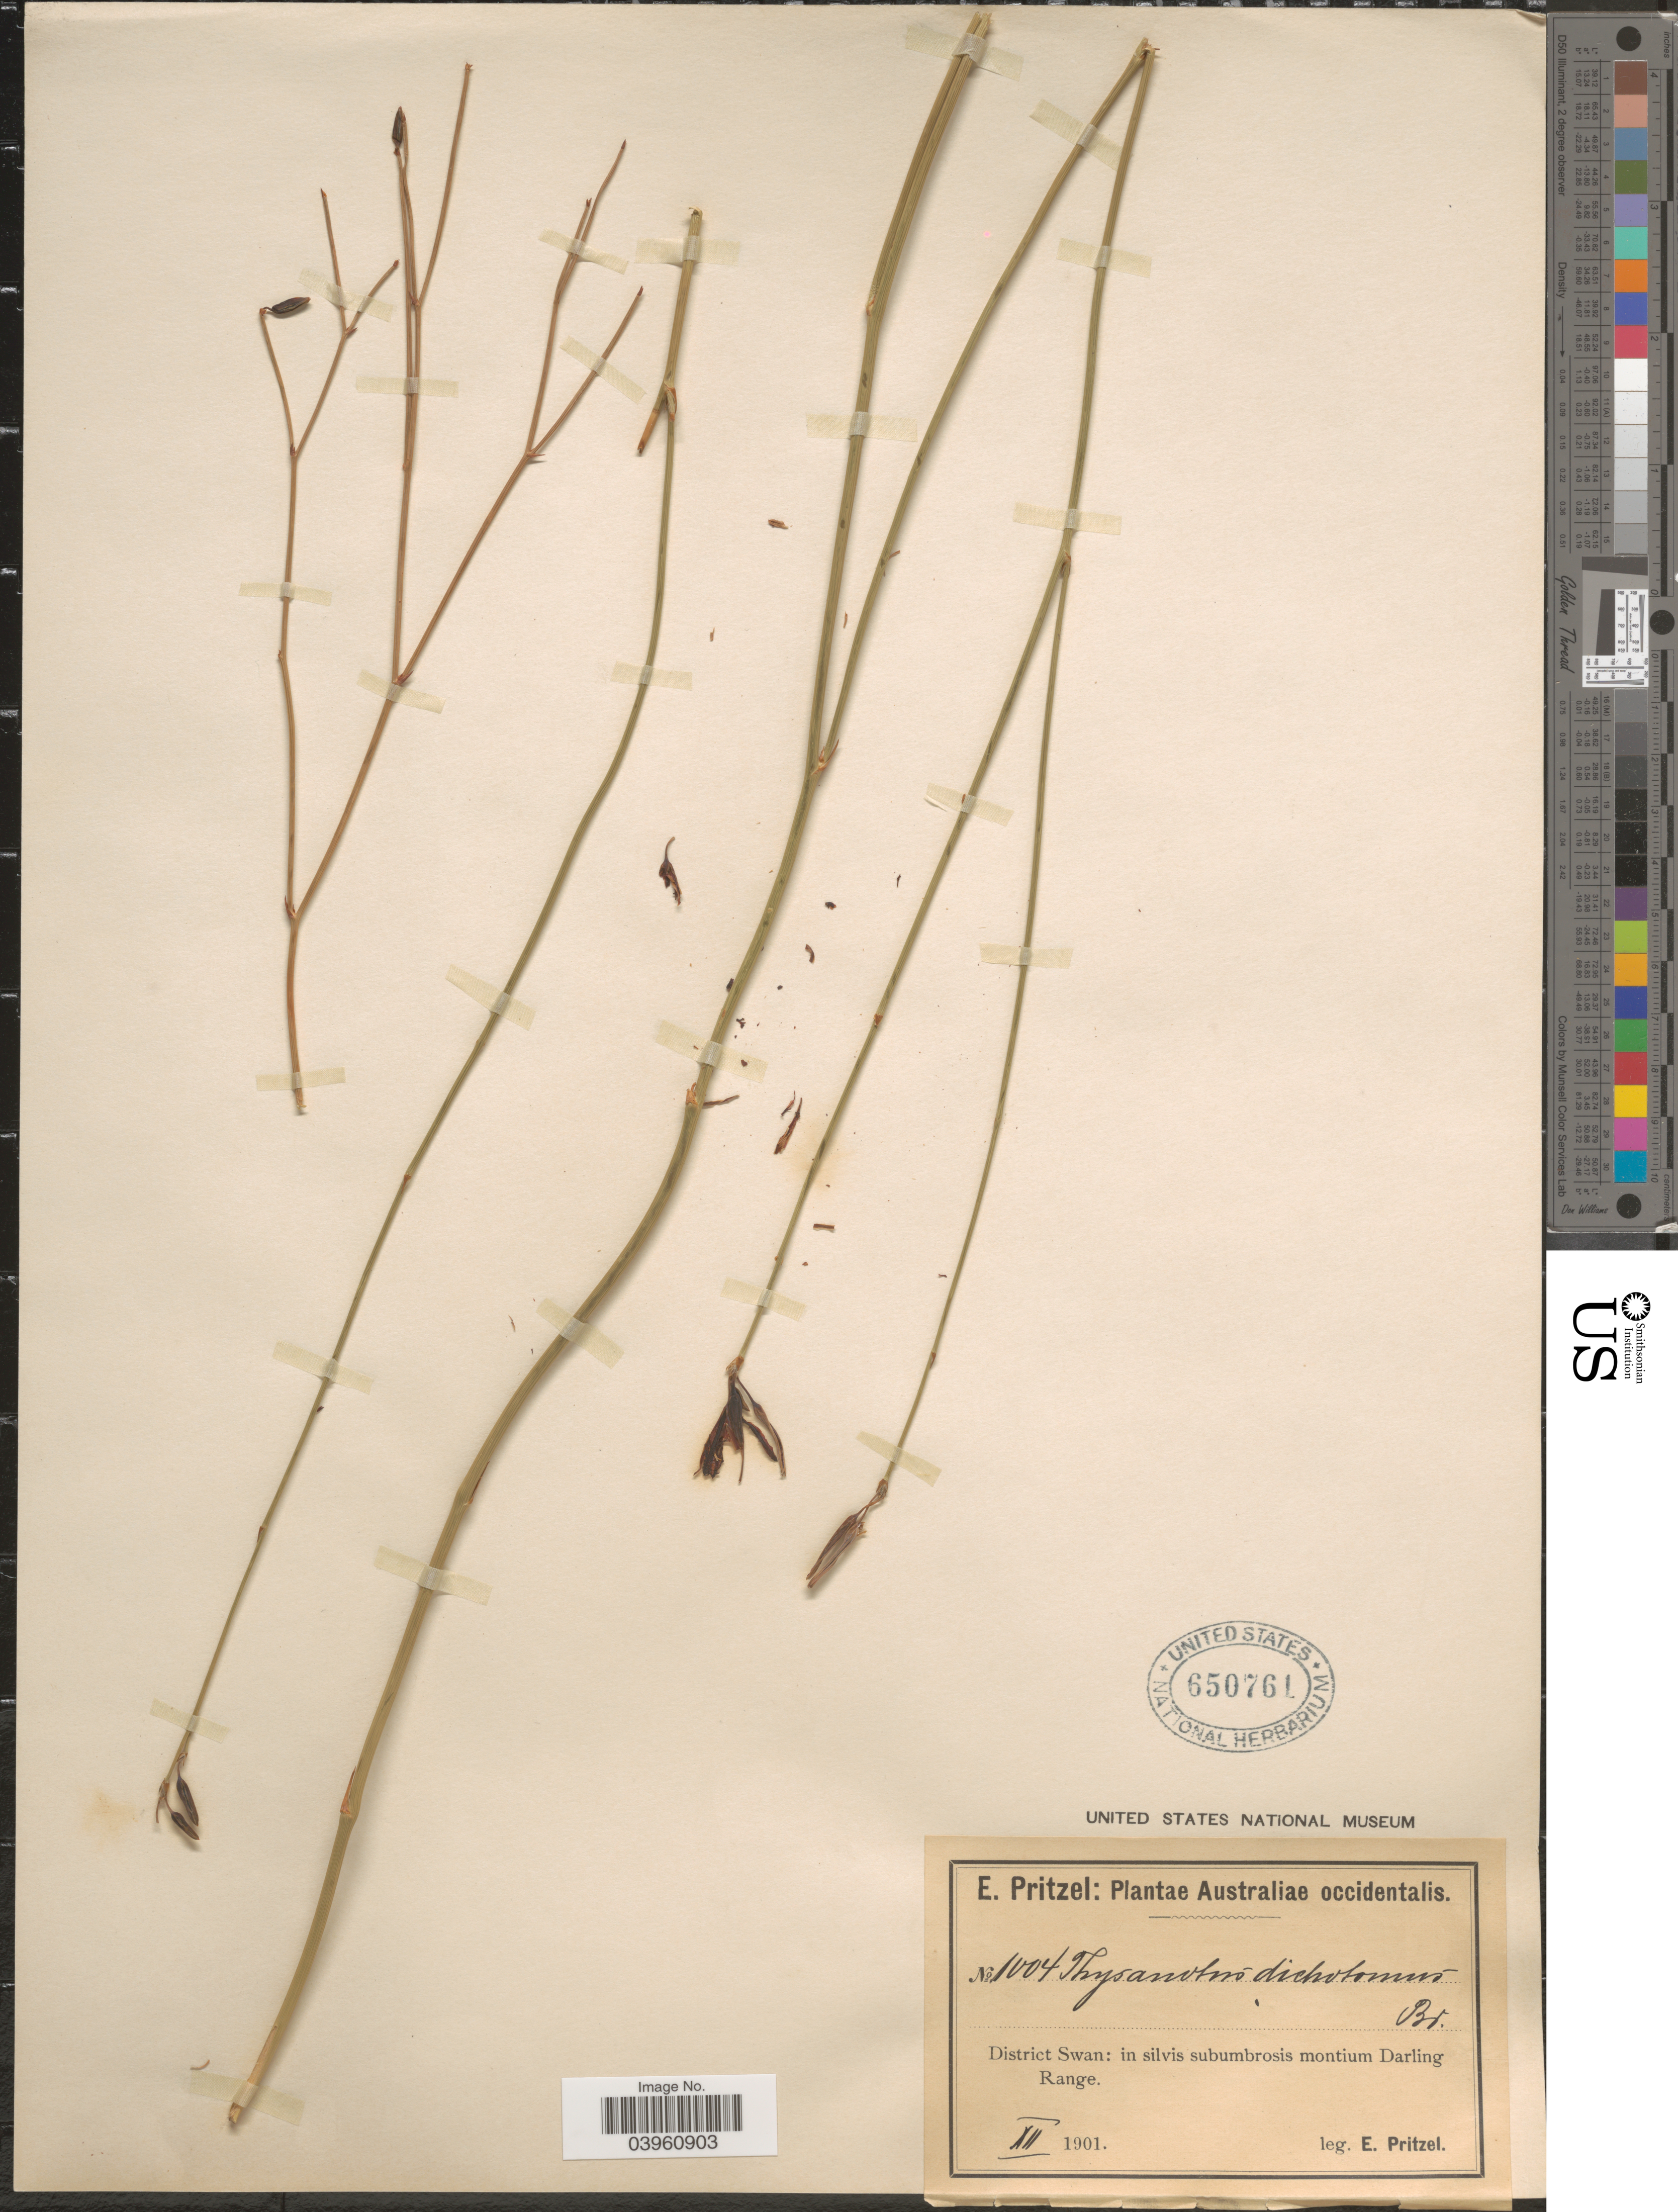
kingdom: Plantae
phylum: Tracheophyta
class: Liliopsida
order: Asparagales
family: Asparagaceae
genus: Thysanotus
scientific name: Thysanotus dichotomus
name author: (Labill.) R. Br.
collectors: E. G. Pritzel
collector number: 1004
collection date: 1901-12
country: Australia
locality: Australiae occidentalis. District Swan: in silvis subumbrosis montium Darling Range.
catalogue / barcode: US 650761